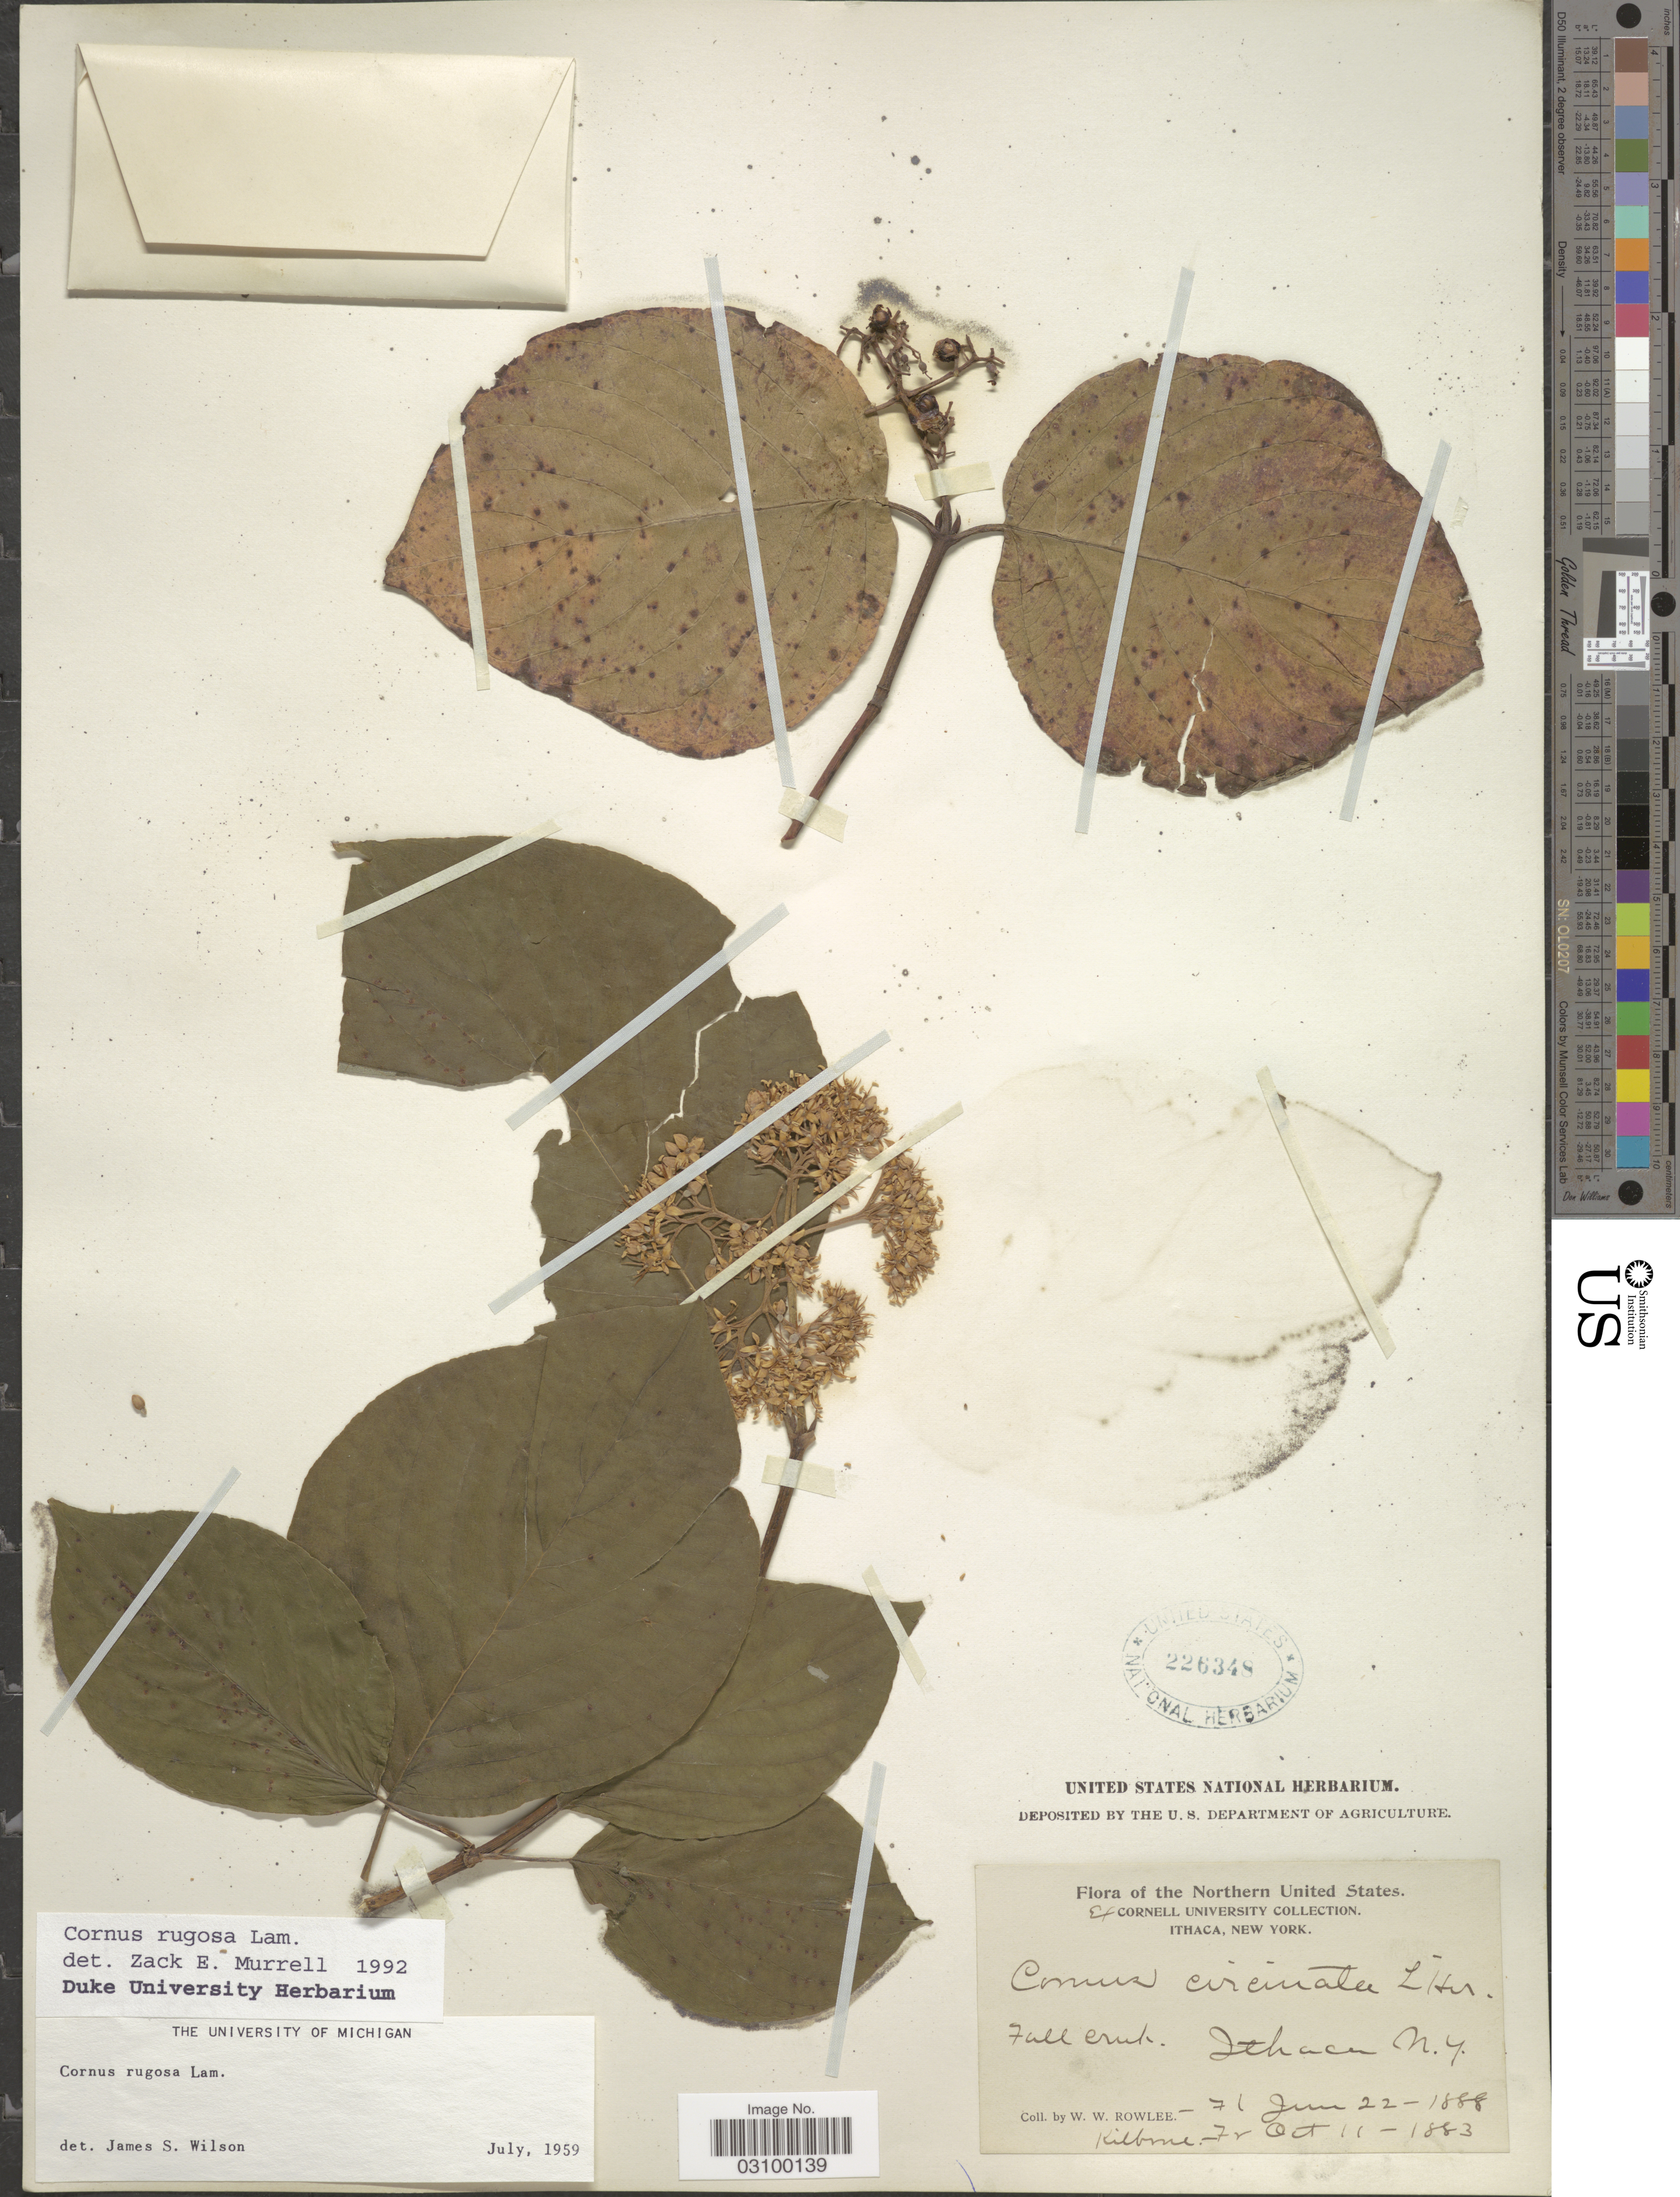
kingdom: Plantae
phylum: Tracheophyta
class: Magnoliopsida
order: Cornales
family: Cornaceae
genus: Cornus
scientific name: Cornus rugosa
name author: Lam.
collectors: W. W. Rowlee & Kilborne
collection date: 1883-10-11/1888-06-22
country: United States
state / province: New York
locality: Northern United States. Ithaca N. Y.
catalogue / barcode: US 226348